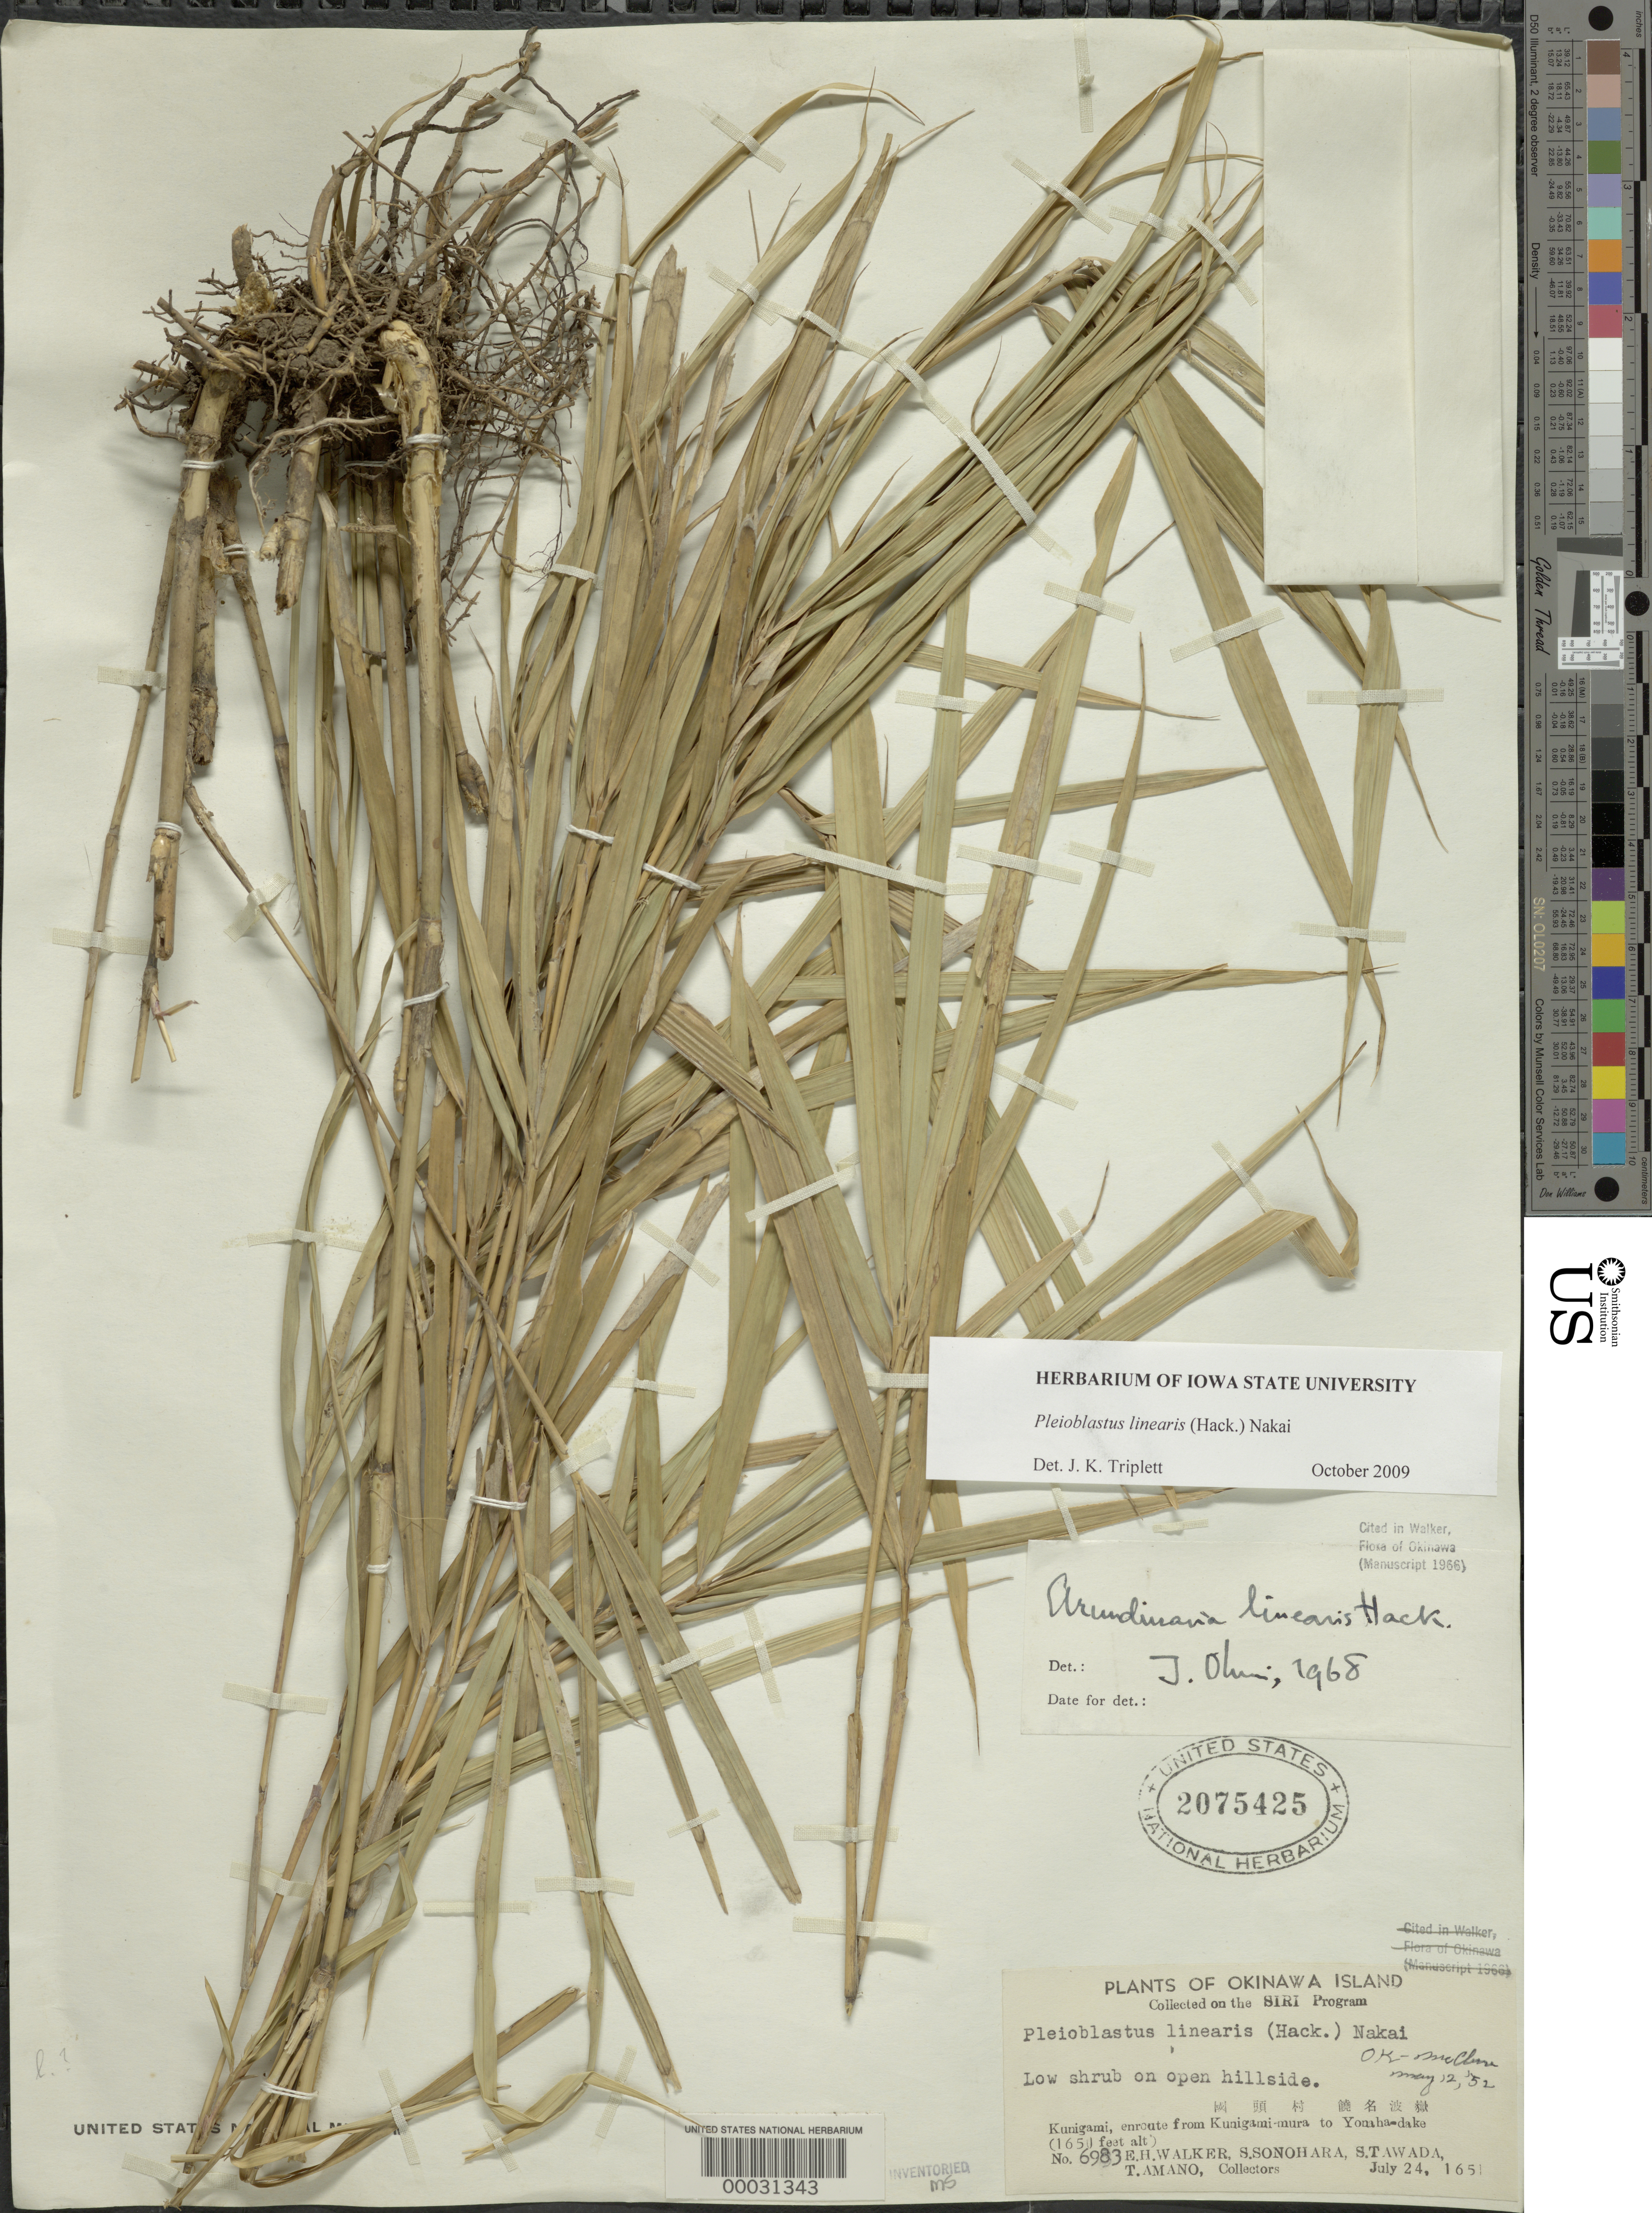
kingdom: Plantae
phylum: Tracheophyta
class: Liliopsida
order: Poales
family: Poaceae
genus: Pleioblastus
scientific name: Pleioblastus linearis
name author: (Hack.) Nakai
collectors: E. H. Walker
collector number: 6983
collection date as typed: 24 Jul 1951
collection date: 1951-07-24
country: Japan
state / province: Okinawa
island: Okinawa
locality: Kunigami.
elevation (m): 503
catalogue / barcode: US 2075425